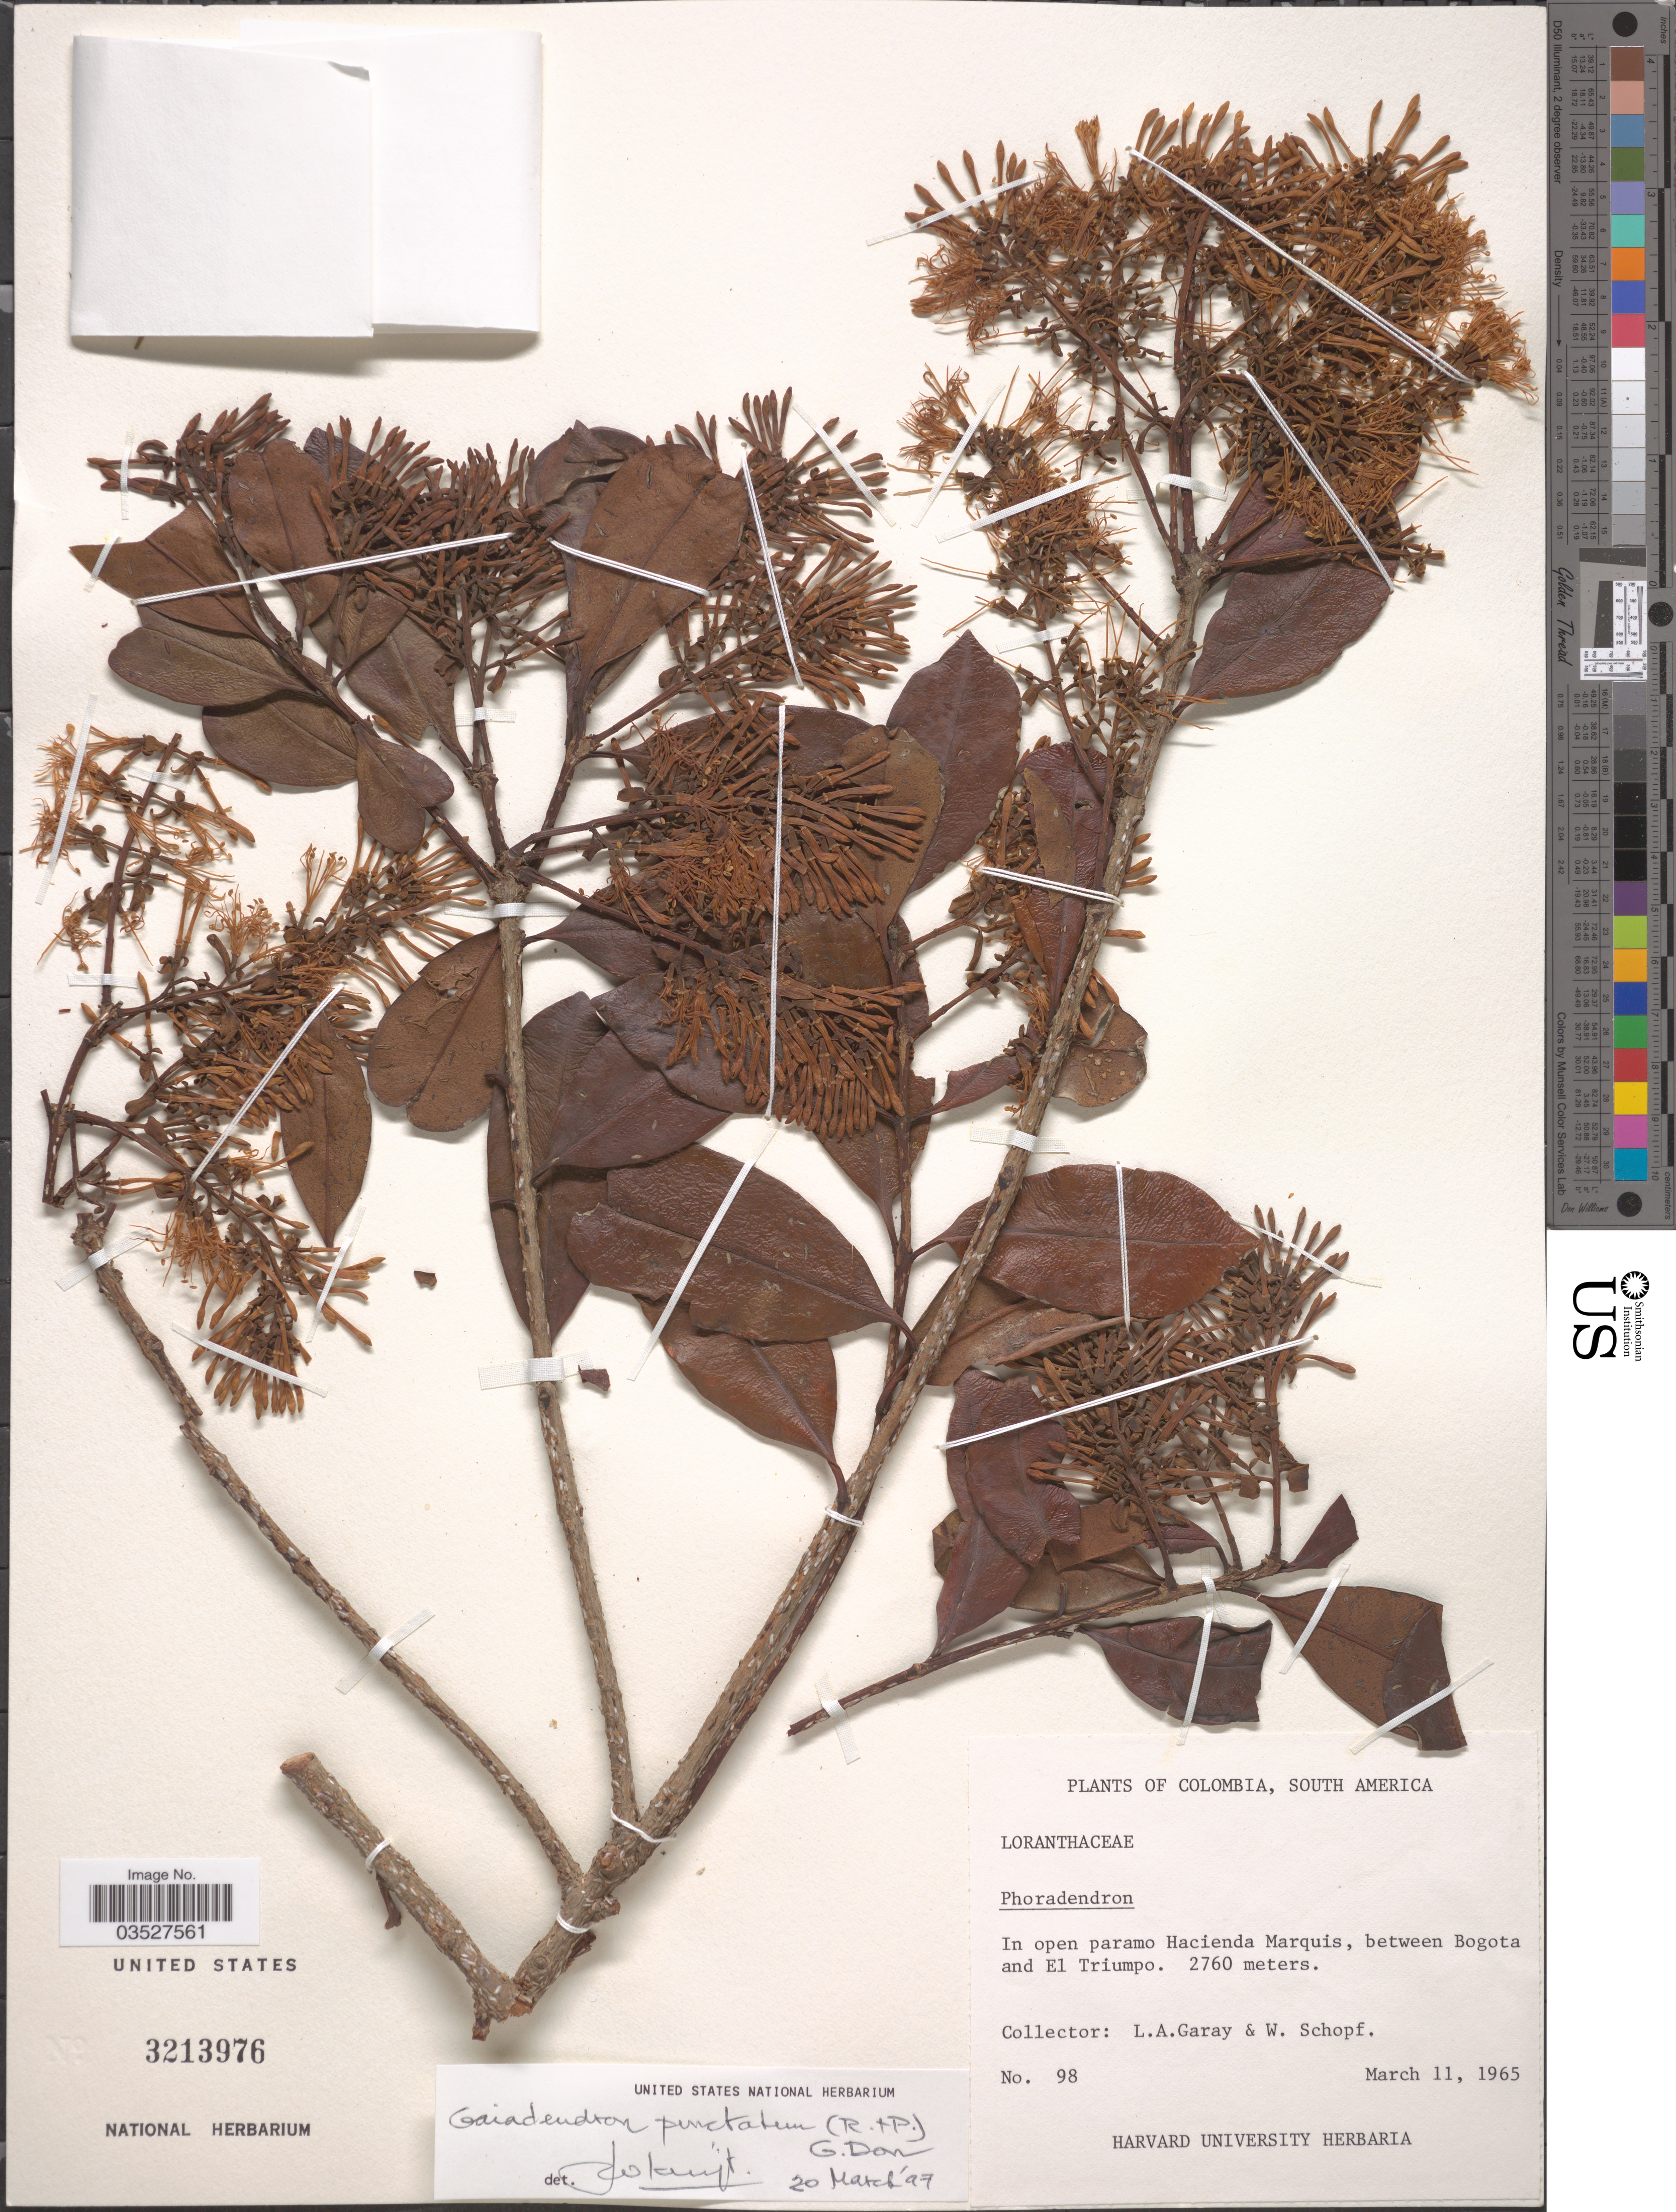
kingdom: Plantae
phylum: Tracheophyta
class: Magnoliopsida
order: Santalales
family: Loranthaceae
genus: Gaiadendron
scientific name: Gaiadendron punctatum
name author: (Ruiz & Pav.) G. Don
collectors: L. Garay & W. Schopf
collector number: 98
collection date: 1965-03-11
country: Colombia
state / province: Bogota D.C.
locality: In open paramo Hacienda Maruis, between Bogota and El Triumpo.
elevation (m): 2760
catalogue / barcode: US 3213976